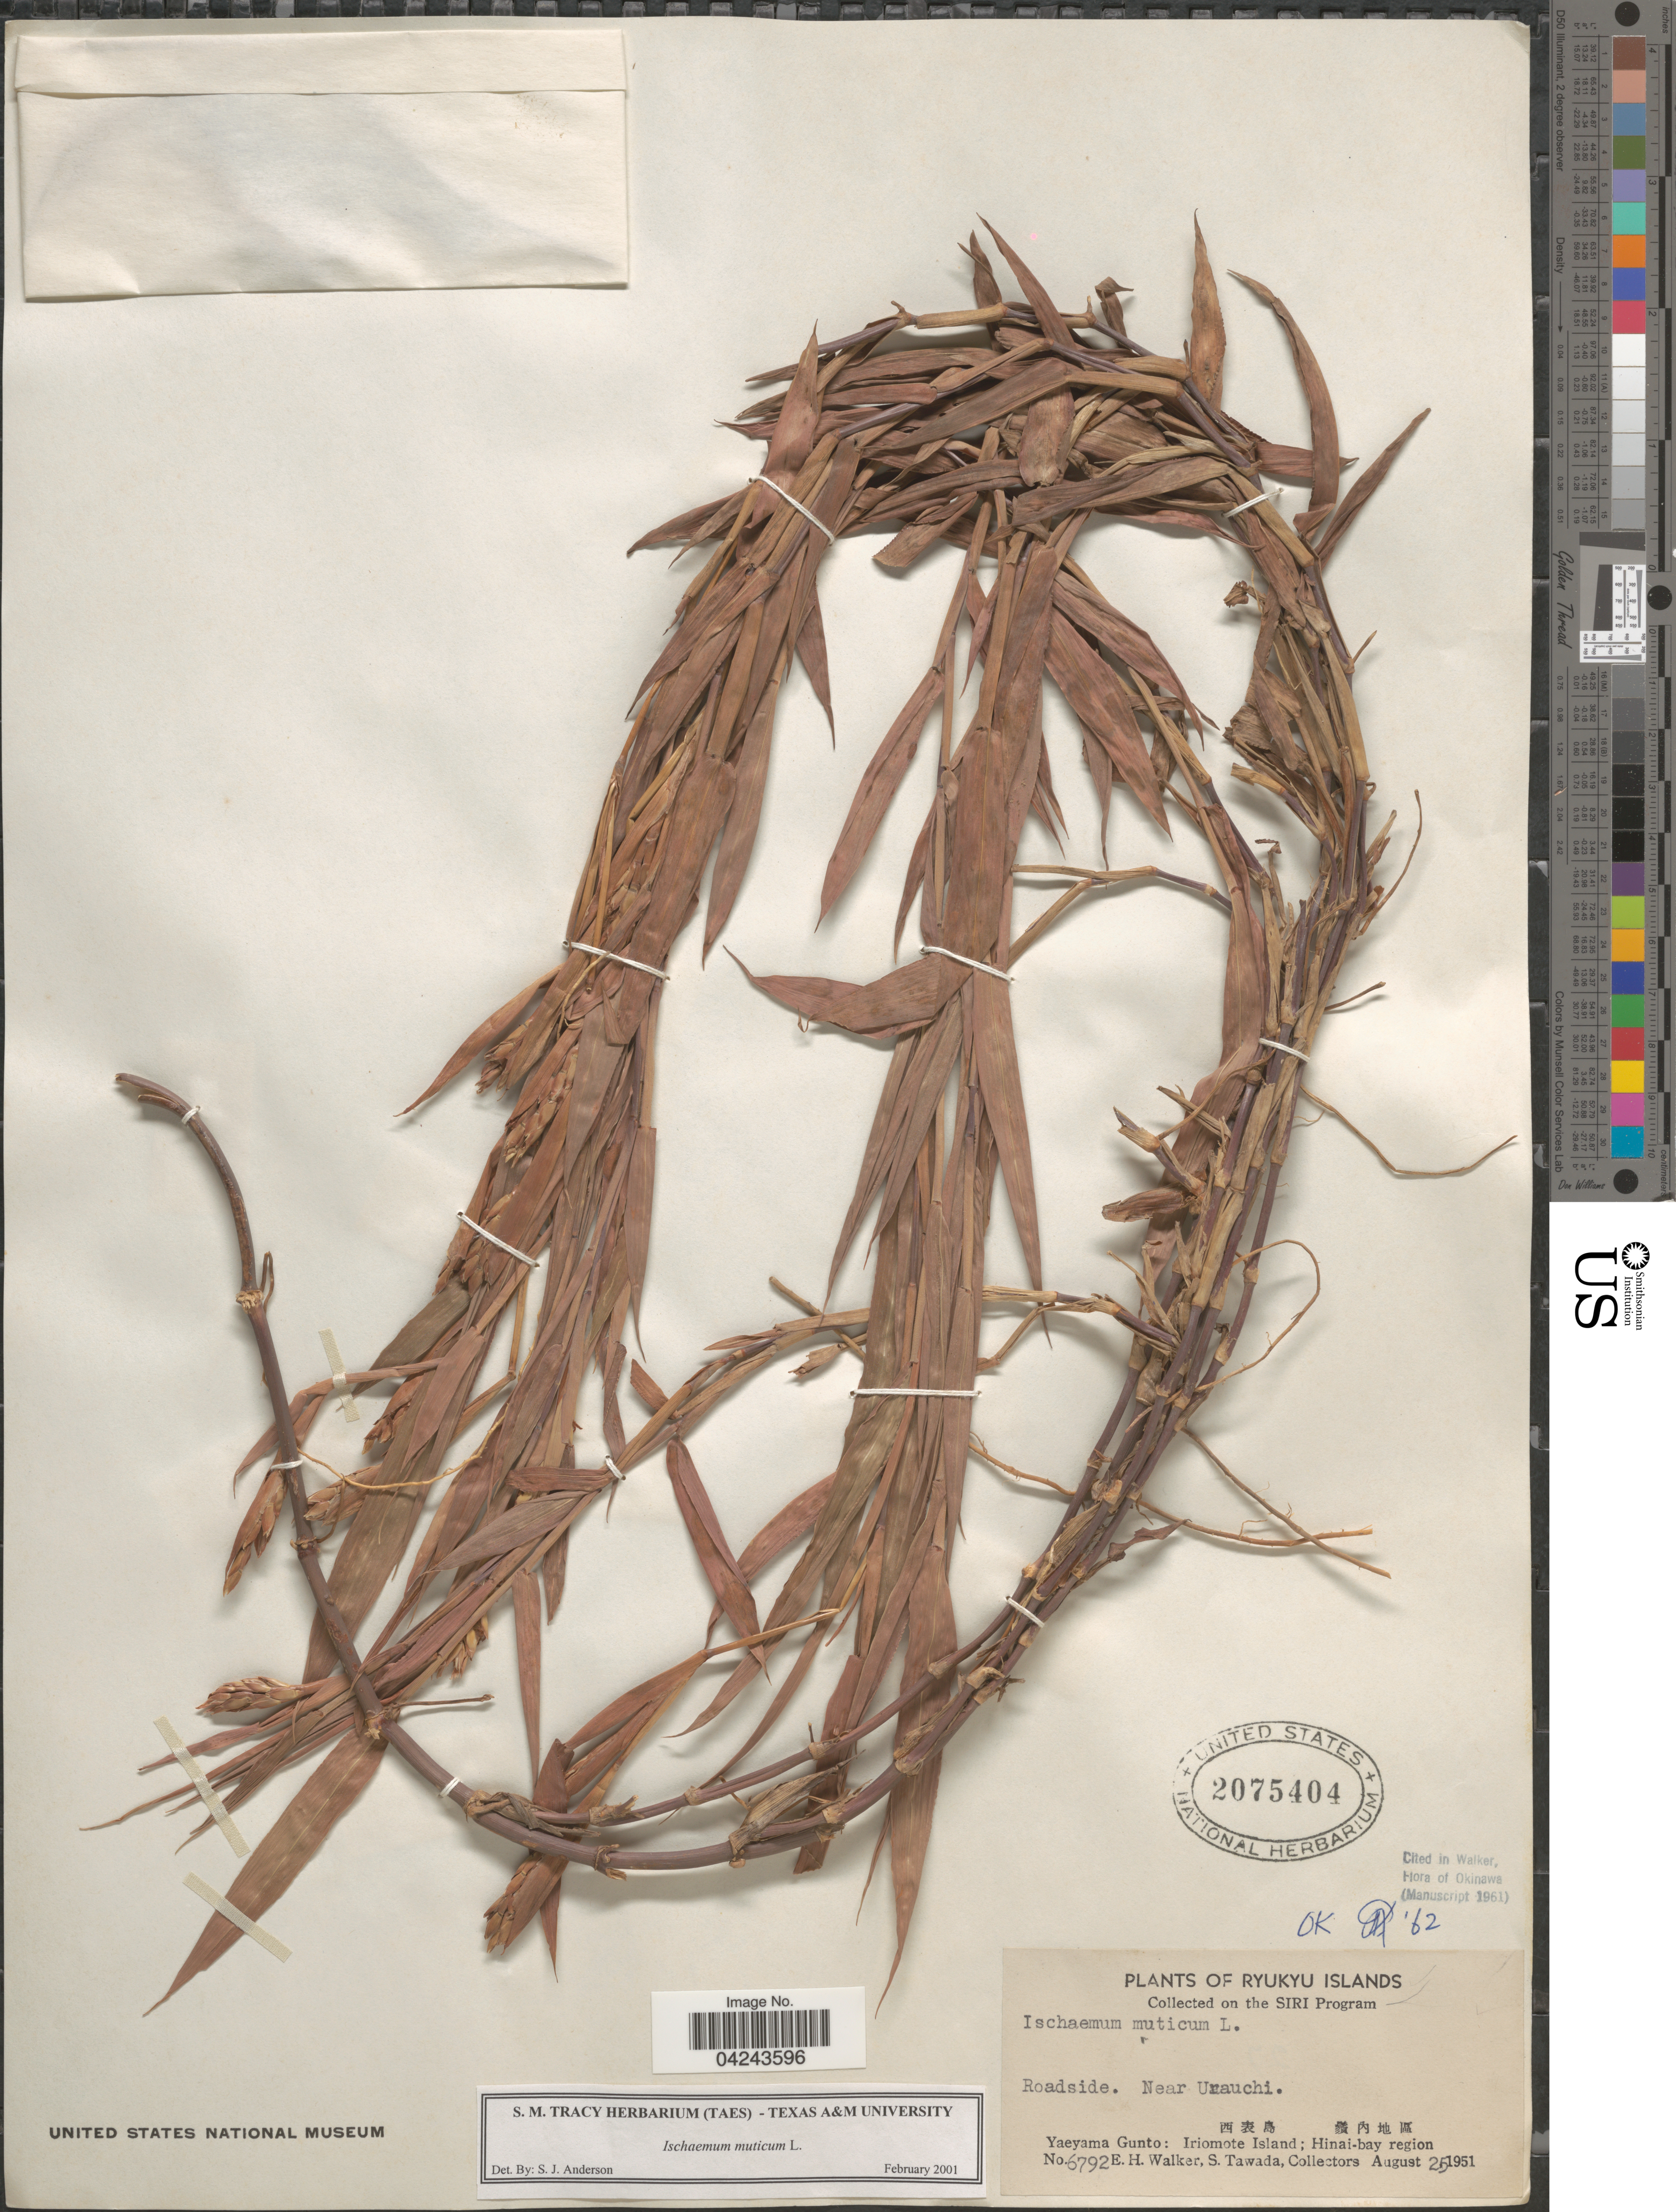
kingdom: Plantae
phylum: Tracheophyta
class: Liliopsida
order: Poales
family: Poaceae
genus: Ischaemum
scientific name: Ischaemum muticum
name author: L.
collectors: E. H. Walker & S. Tawada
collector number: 6792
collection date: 1951-08-25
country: Japan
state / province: Okinawa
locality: Ryukyu Islands. Roadside. Near Urauchi. Yaeyama Gunto: Iriomote Island; Hinai-bay region.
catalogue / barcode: US 2075404